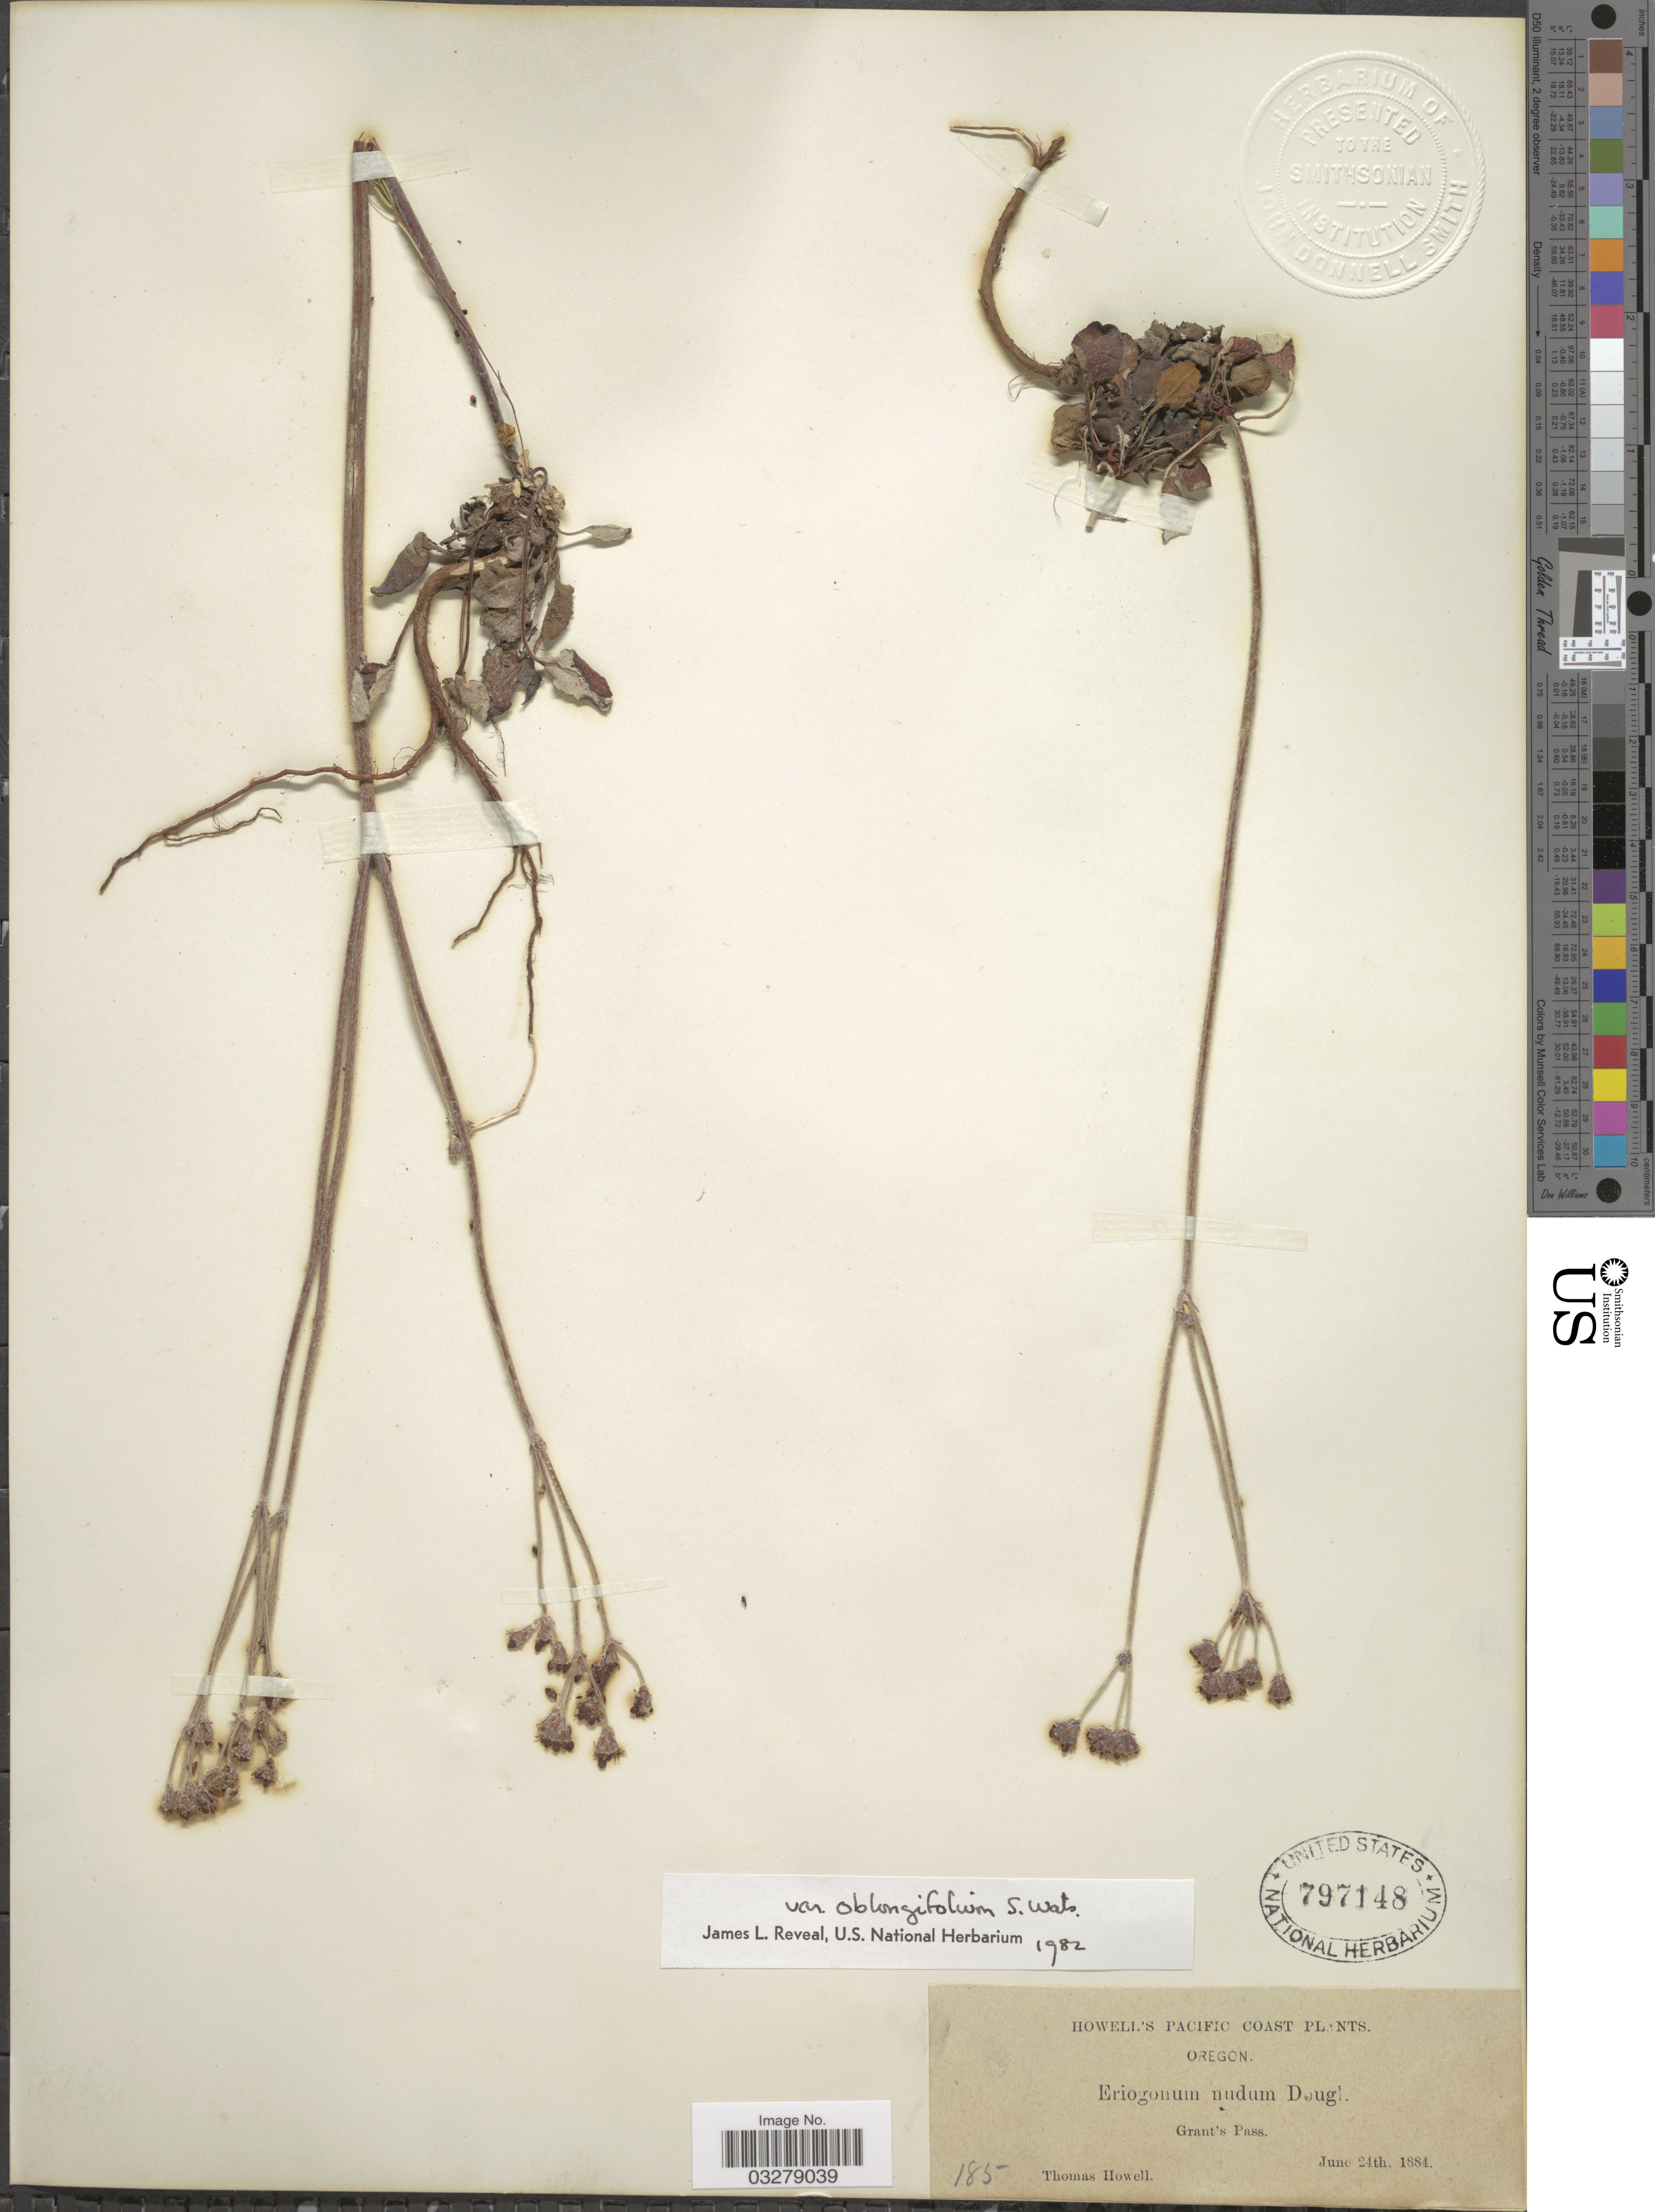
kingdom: Plantae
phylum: Tracheophyta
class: Magnoliopsida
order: Caryophyllales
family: Polygonaceae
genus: Eriogonum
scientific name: Eriogonum nudum var. oblongifolium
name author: Douglas ex Benth.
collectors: T. Howell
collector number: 185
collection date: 1884-06-24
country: United States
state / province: Oregon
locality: Pacific Coast, Grant's Pass.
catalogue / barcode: US 797148